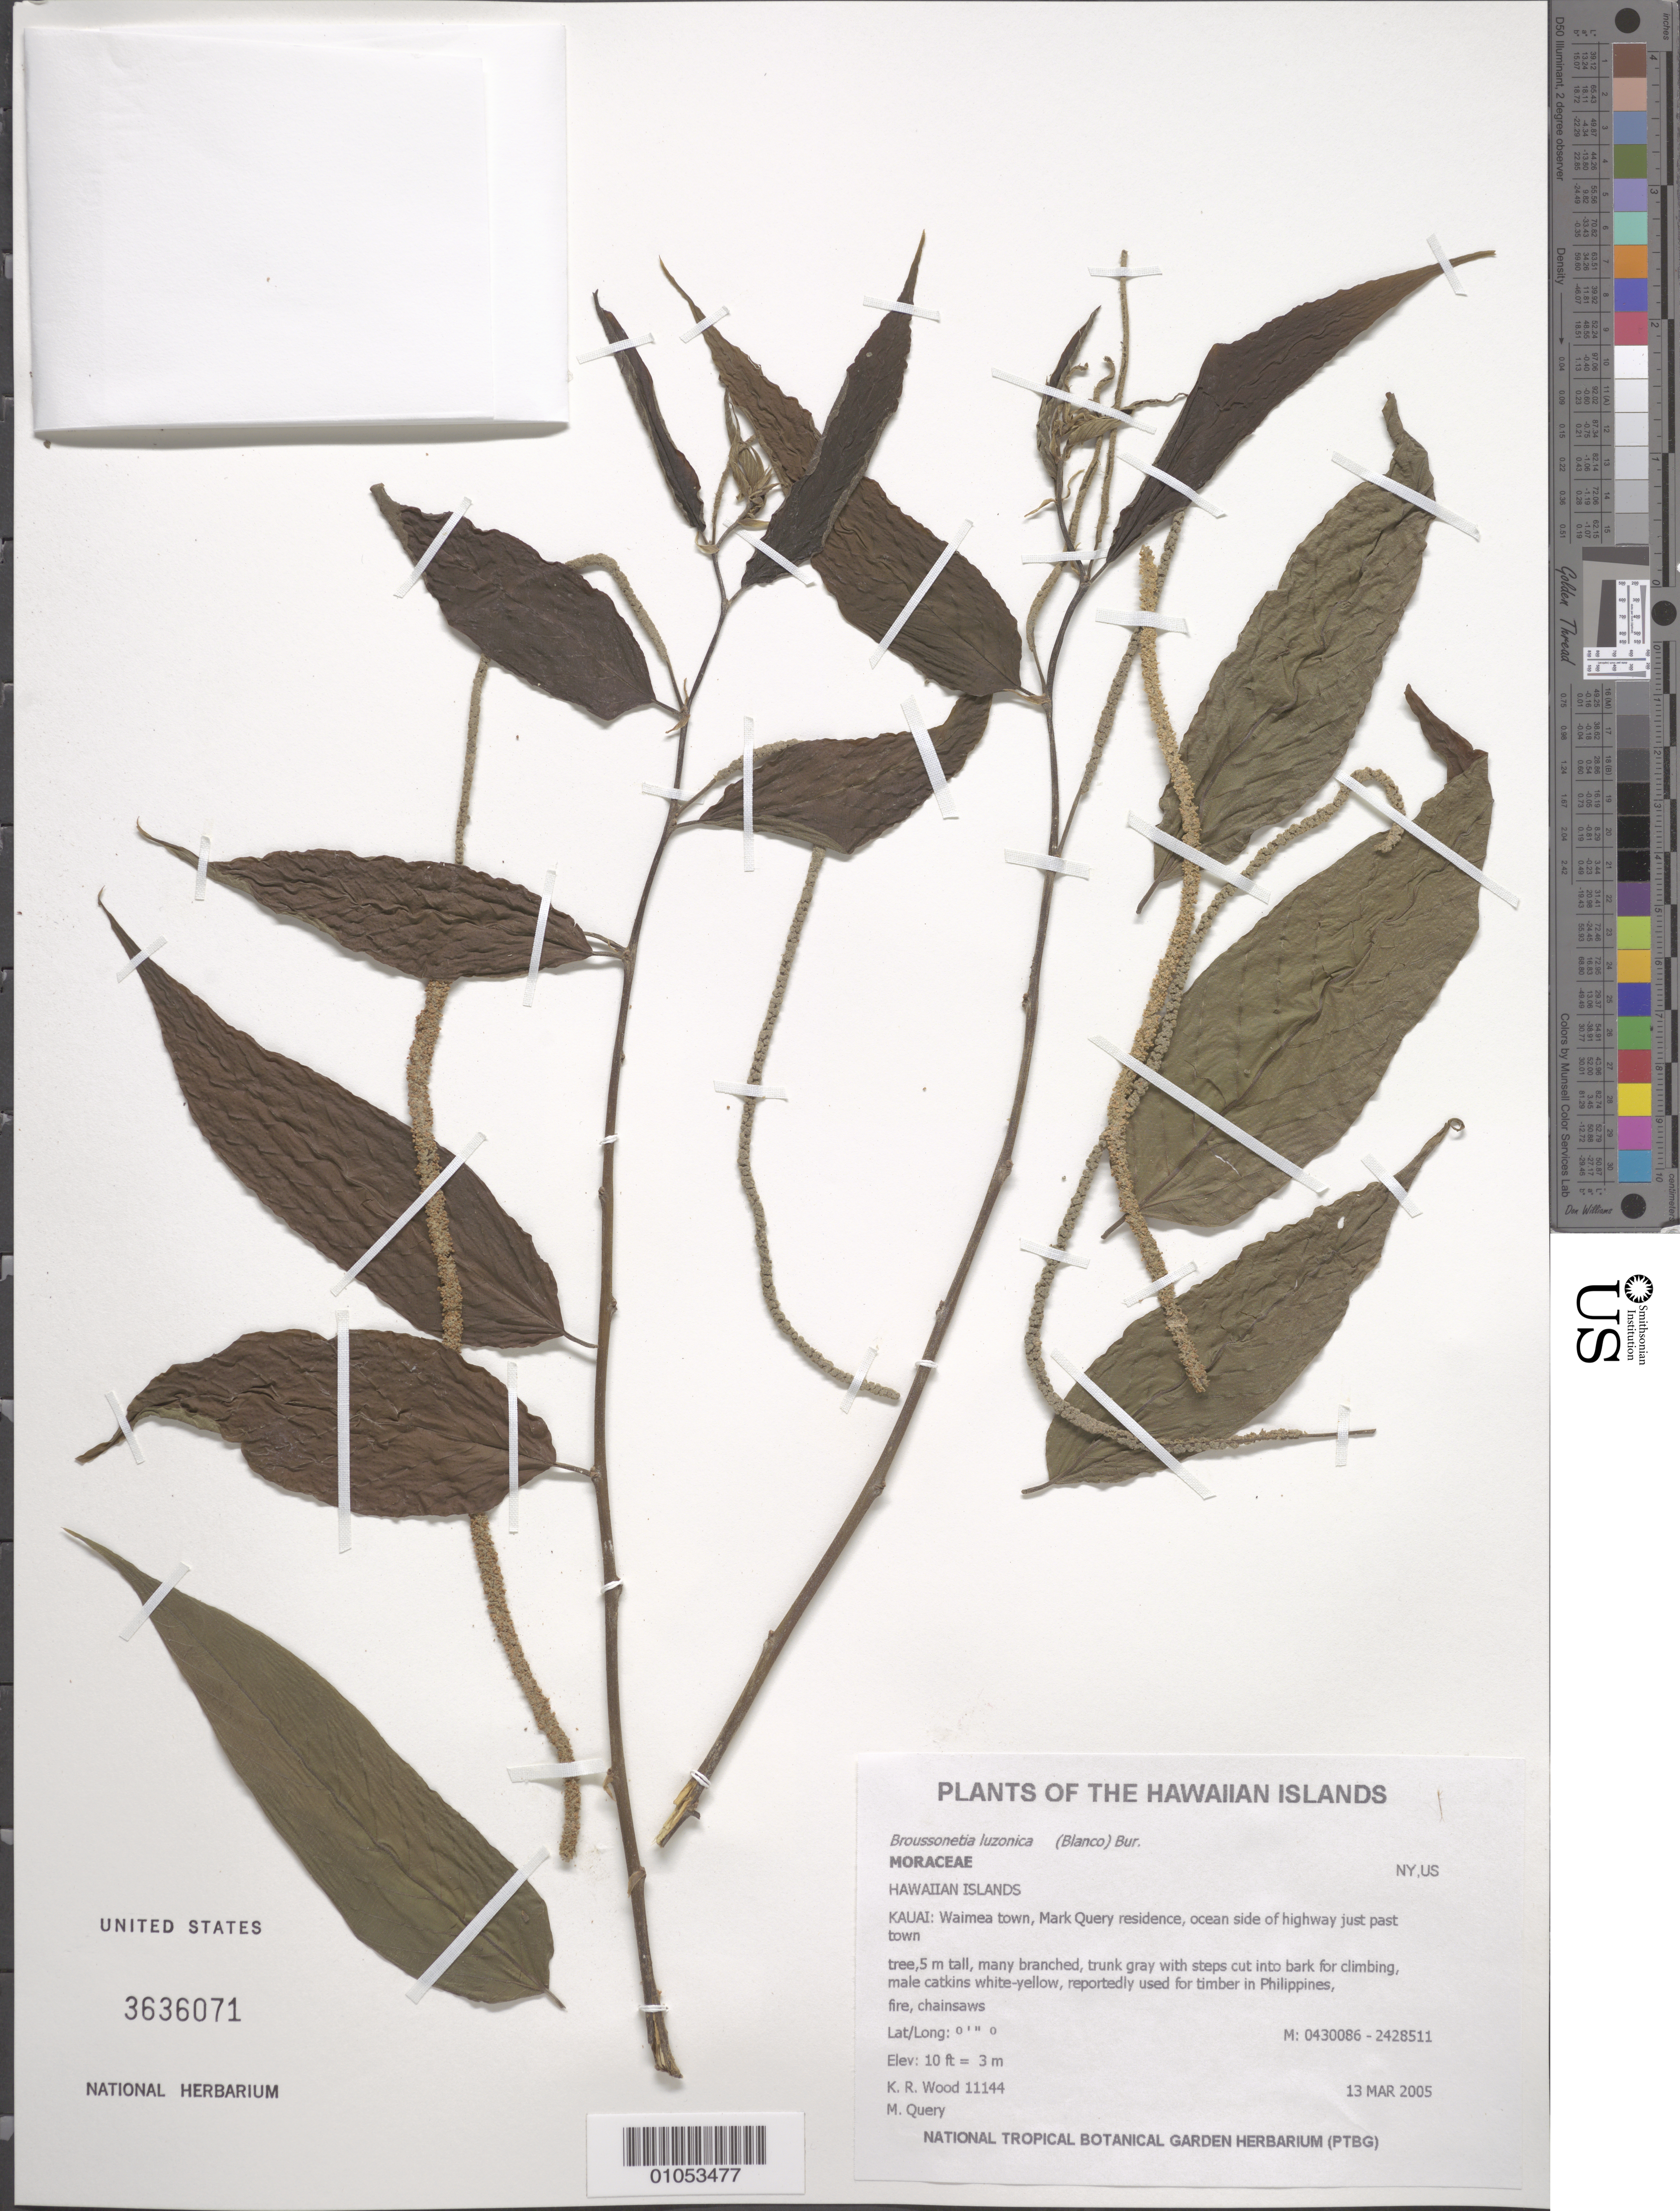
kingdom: Plantae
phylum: Tracheophyta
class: Magnoliopsida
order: Rosales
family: Moraceae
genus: Allaeanthus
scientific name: Allaeanthus luzonicus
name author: Fern.-Vill.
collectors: K. R. Wood & M. Query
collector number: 11144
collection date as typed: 13 Mar 2005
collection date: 2005-03-13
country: United States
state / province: Hawaii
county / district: Kauai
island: Kaua'i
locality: Waimea town, Mark Query residence, ocean side of highway just past town.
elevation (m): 3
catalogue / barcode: US 3636071